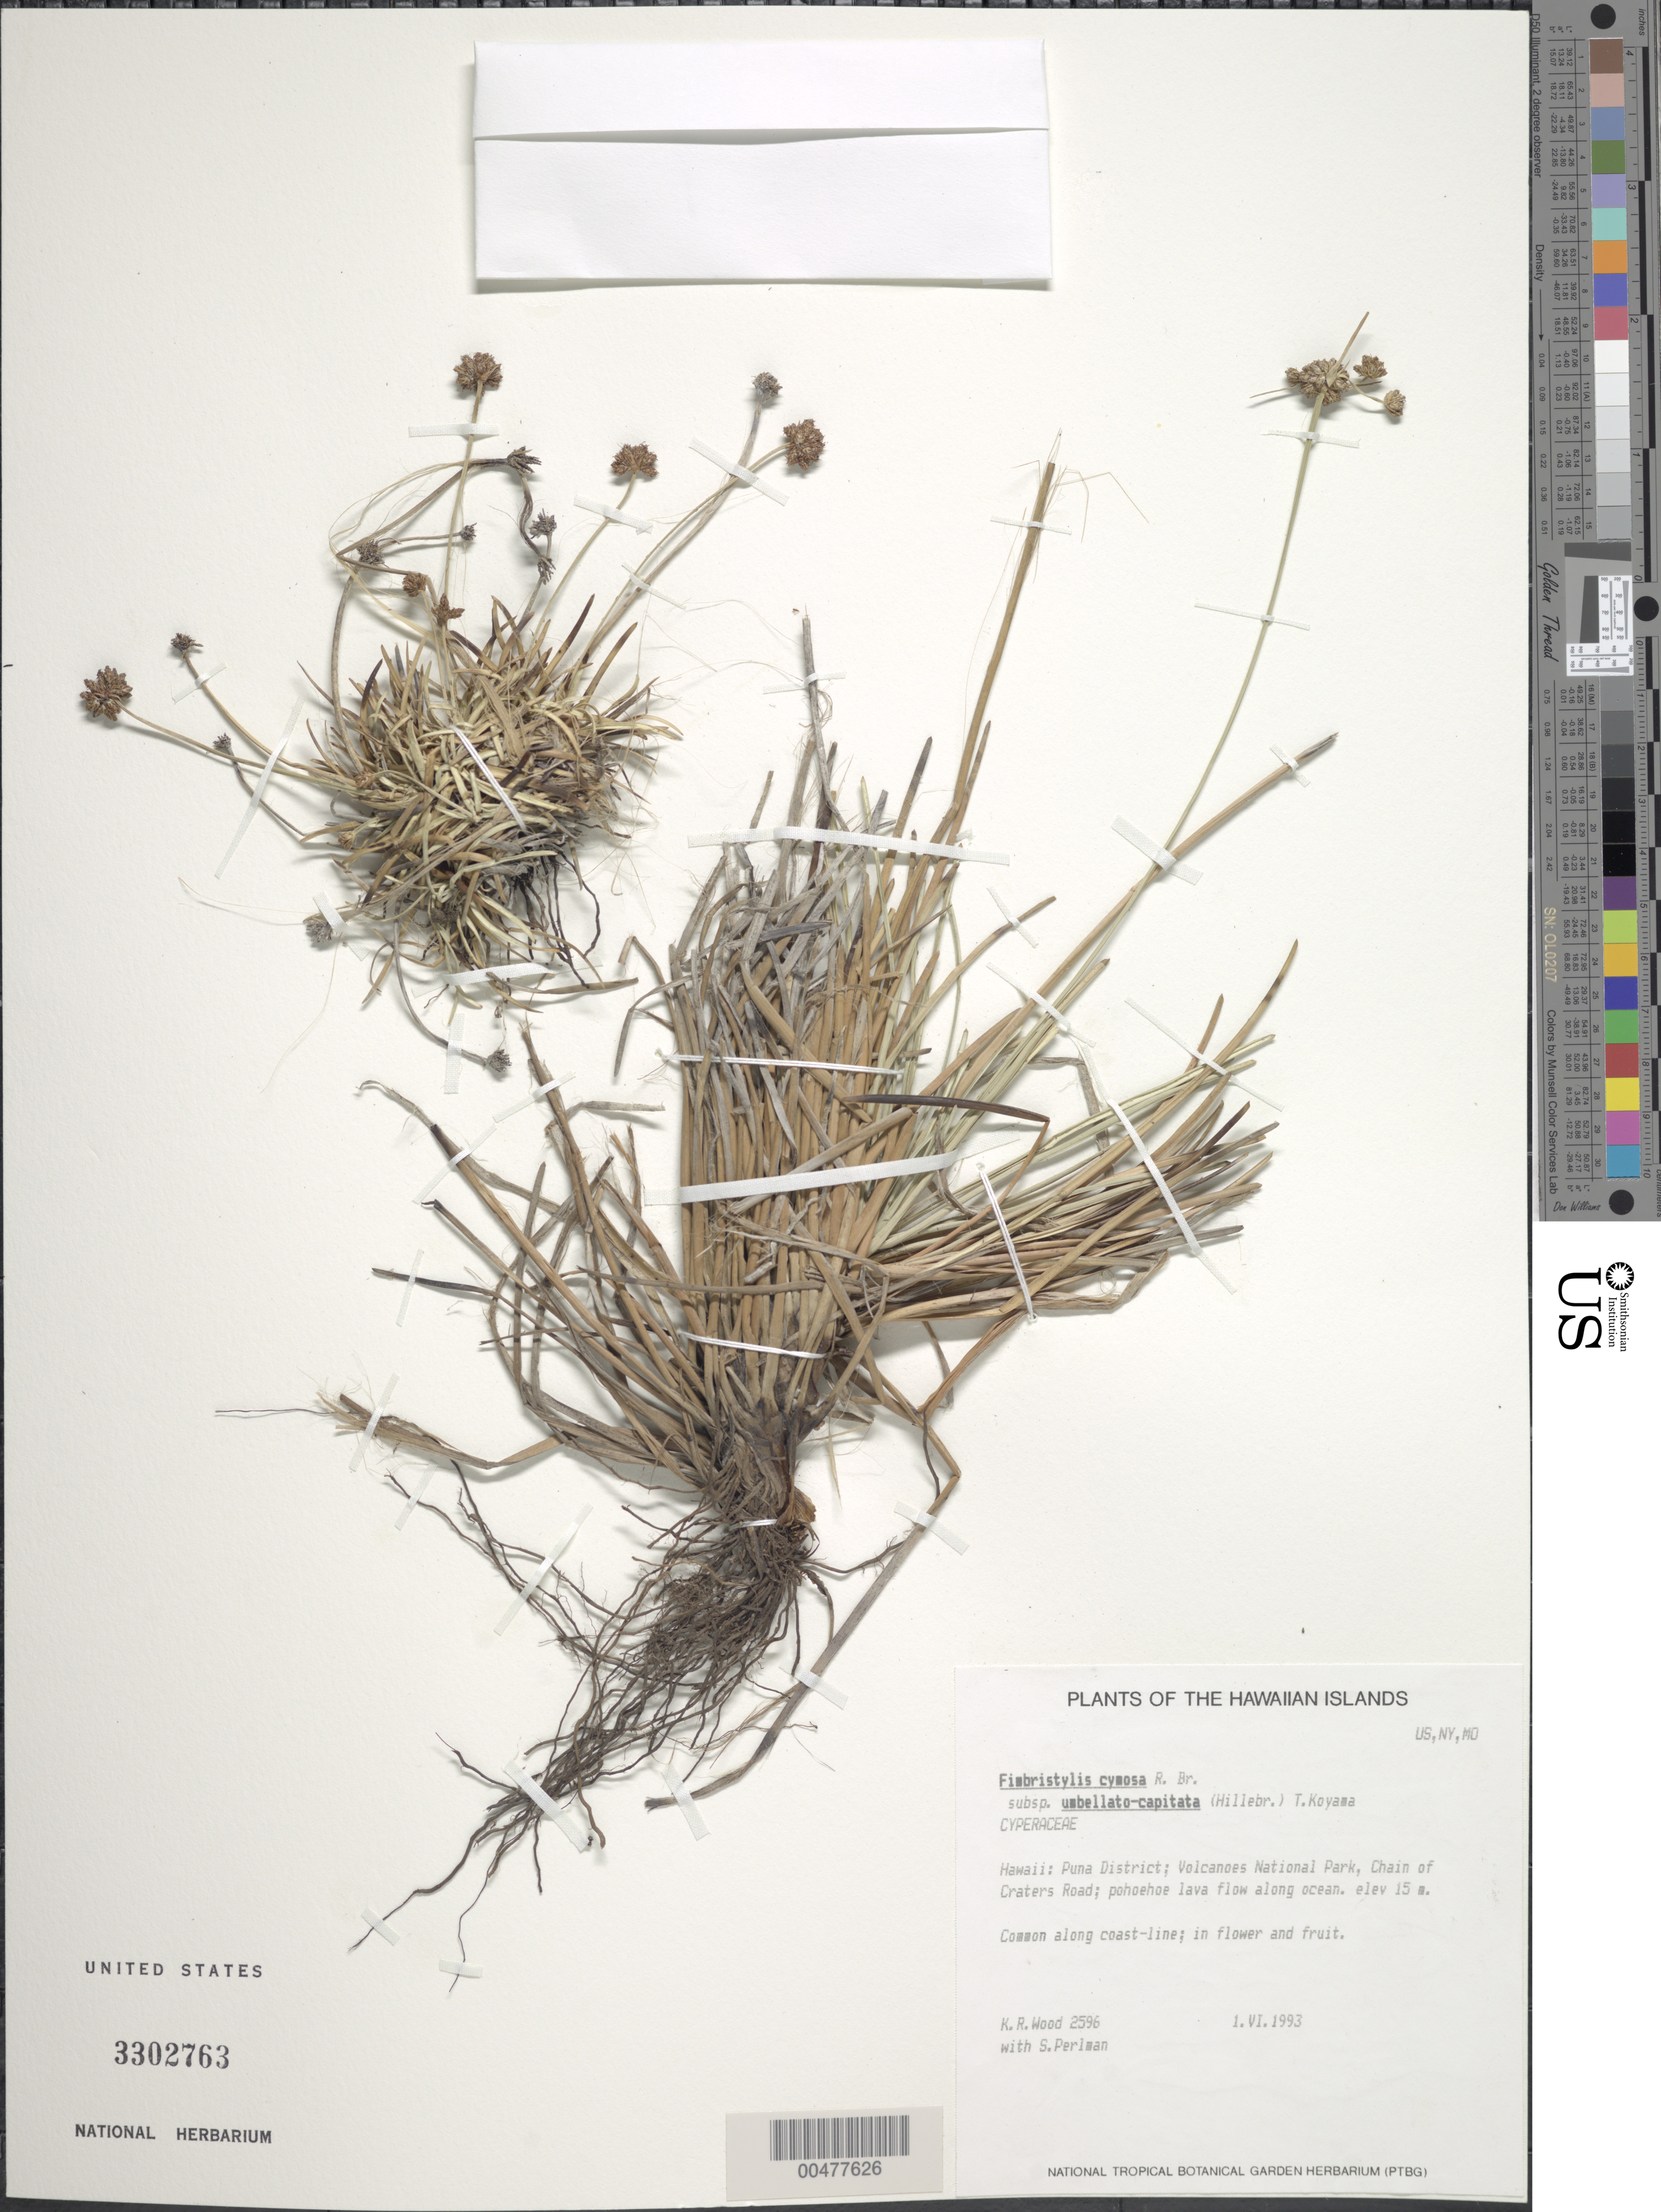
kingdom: Plantae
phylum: Tracheophyta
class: Liliopsida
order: Poales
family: Cyperaceae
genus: Fimbristylis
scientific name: Fimbristylis cymosa subsp. umbellatocapitata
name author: (Hillebr.) T. Koyama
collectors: K. R. Wood & S. P. Perlman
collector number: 2596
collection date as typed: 1 Jun 1993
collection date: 1993-06-01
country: United States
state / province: Hawaii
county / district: Hawaii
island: Hawaii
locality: Puna Dist., Volcanoes National Park, Chain of Craters Rd.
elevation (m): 15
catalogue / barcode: US 3302763